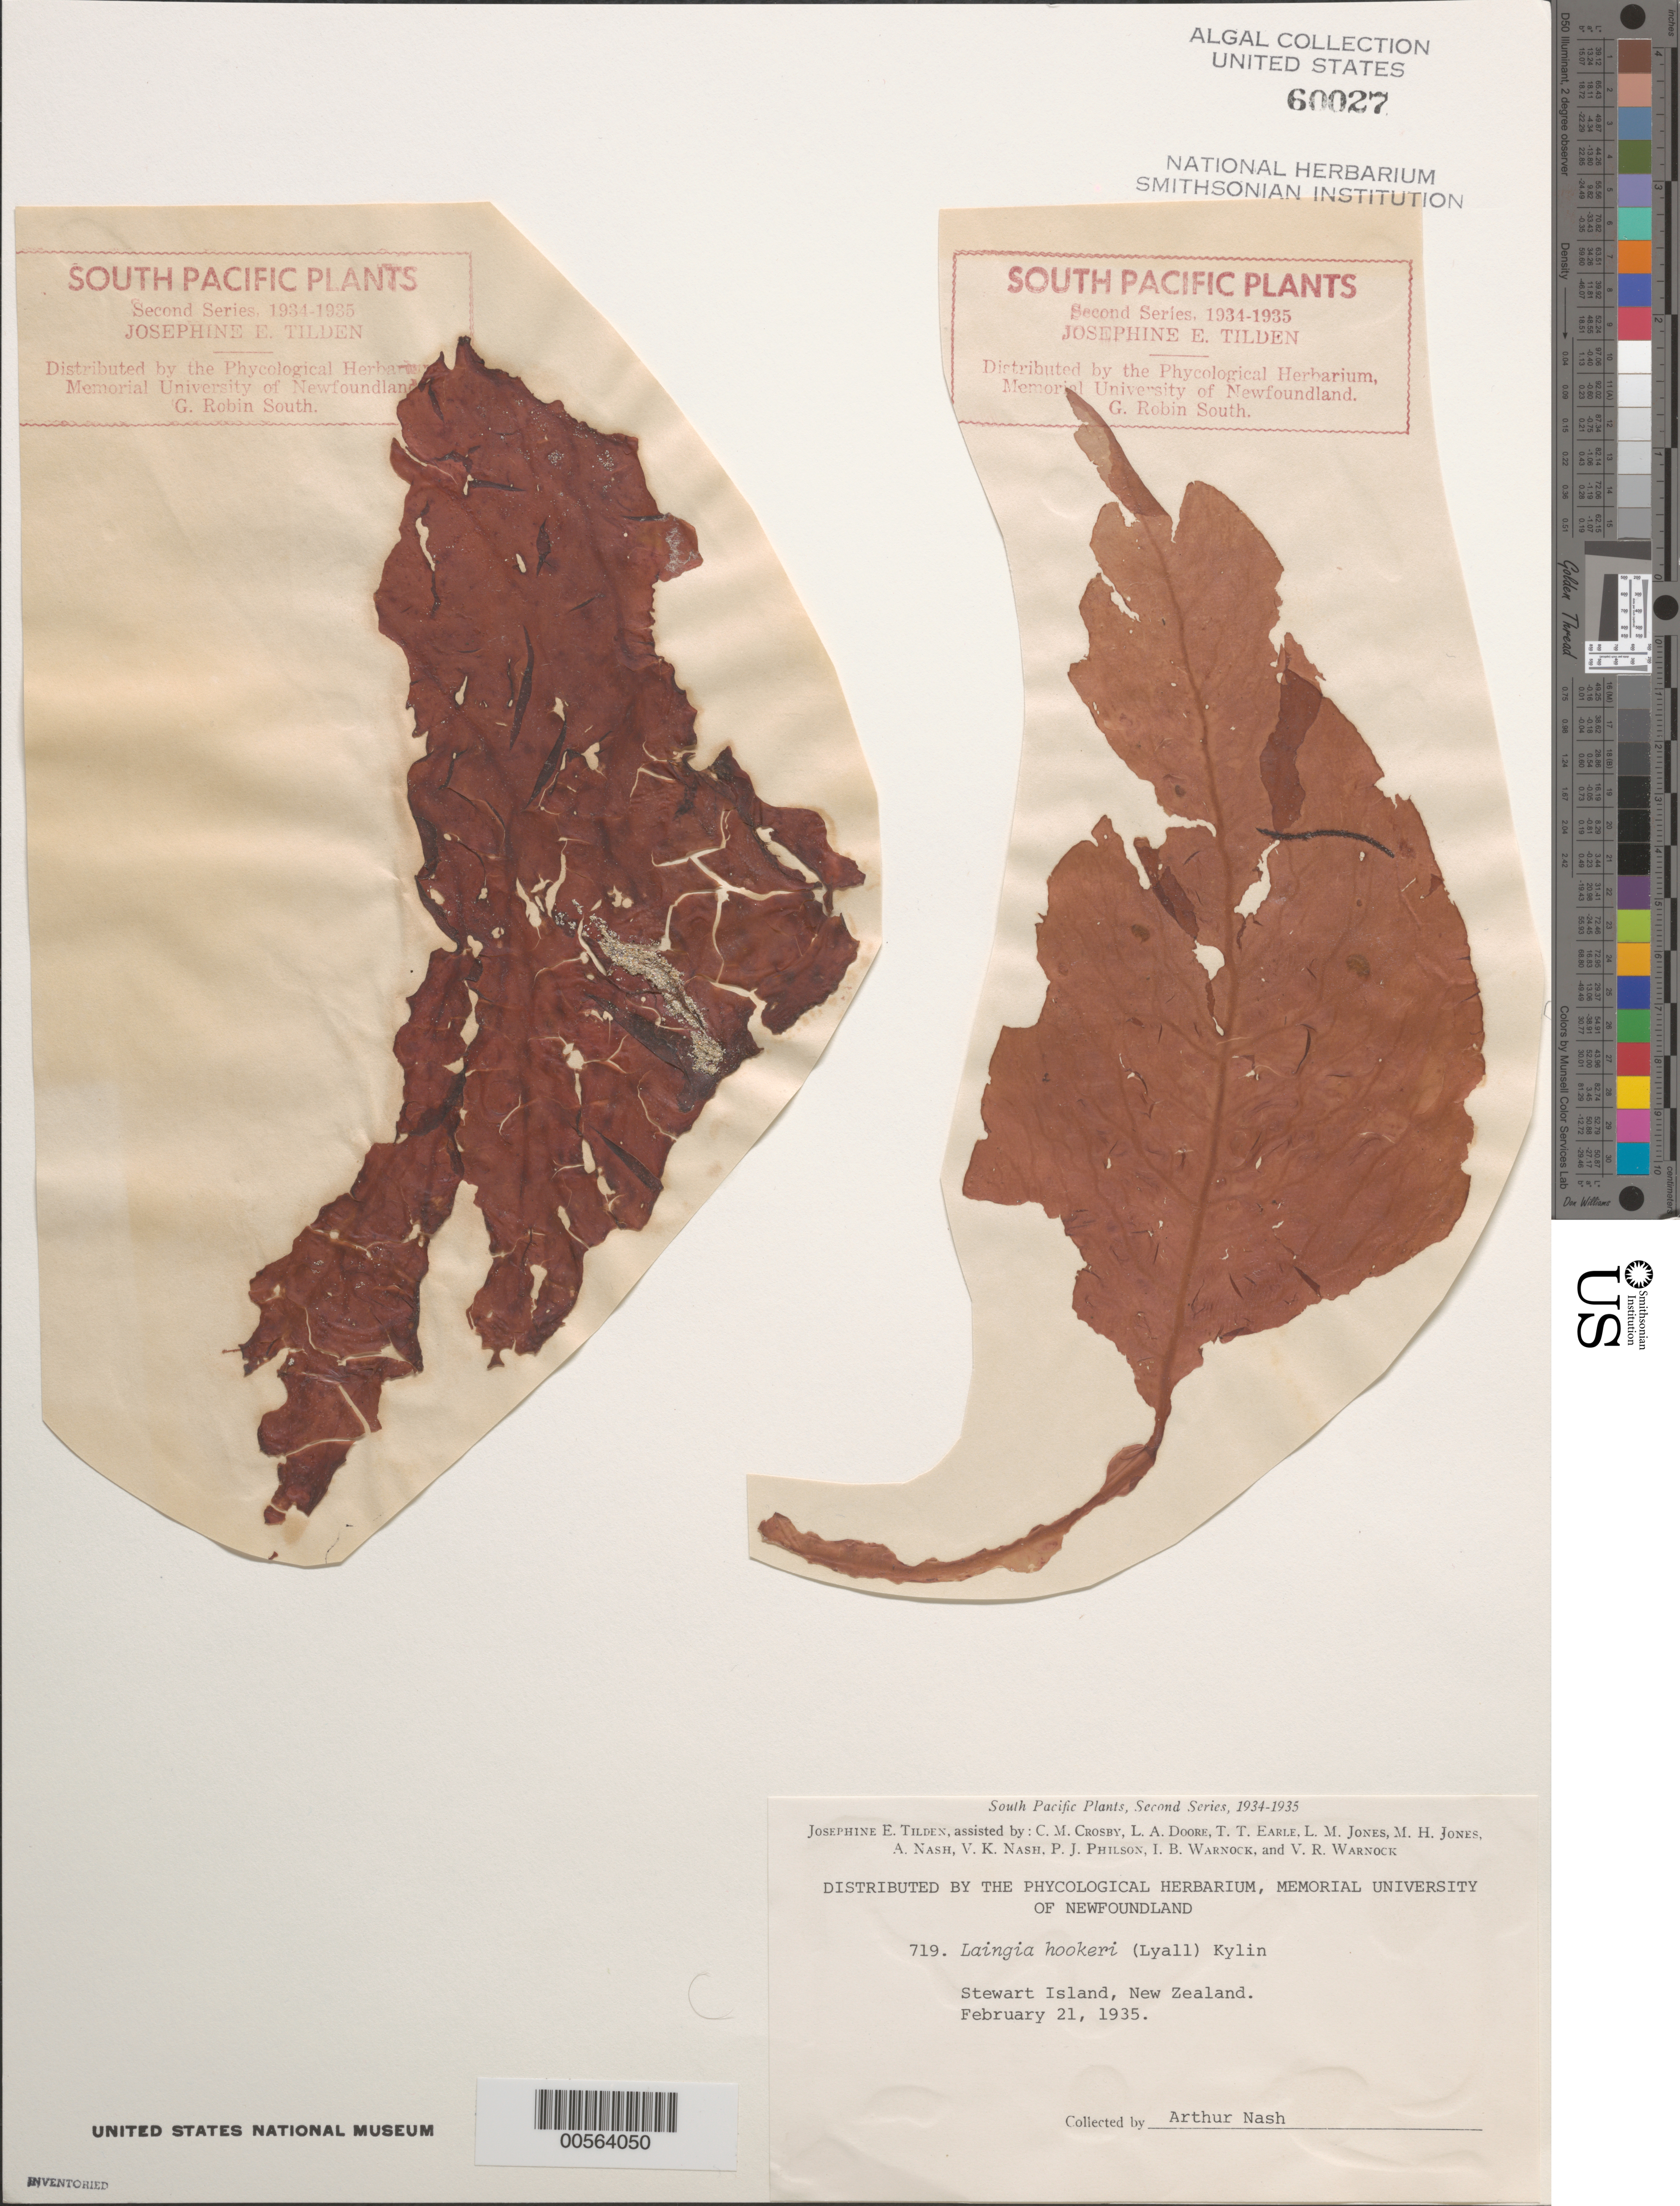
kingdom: Plantae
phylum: Rhodophyta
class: Florideophyceae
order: Ceramiales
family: Delesseriaceae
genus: Laingia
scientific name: Laingia hookeri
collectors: A. Nash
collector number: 719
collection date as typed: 21 Feb 1935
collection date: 1935-02-21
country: New Zealand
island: Stewart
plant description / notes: Tilden, South Pacific Plants, Second Series, 1934-1935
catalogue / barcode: US 60027